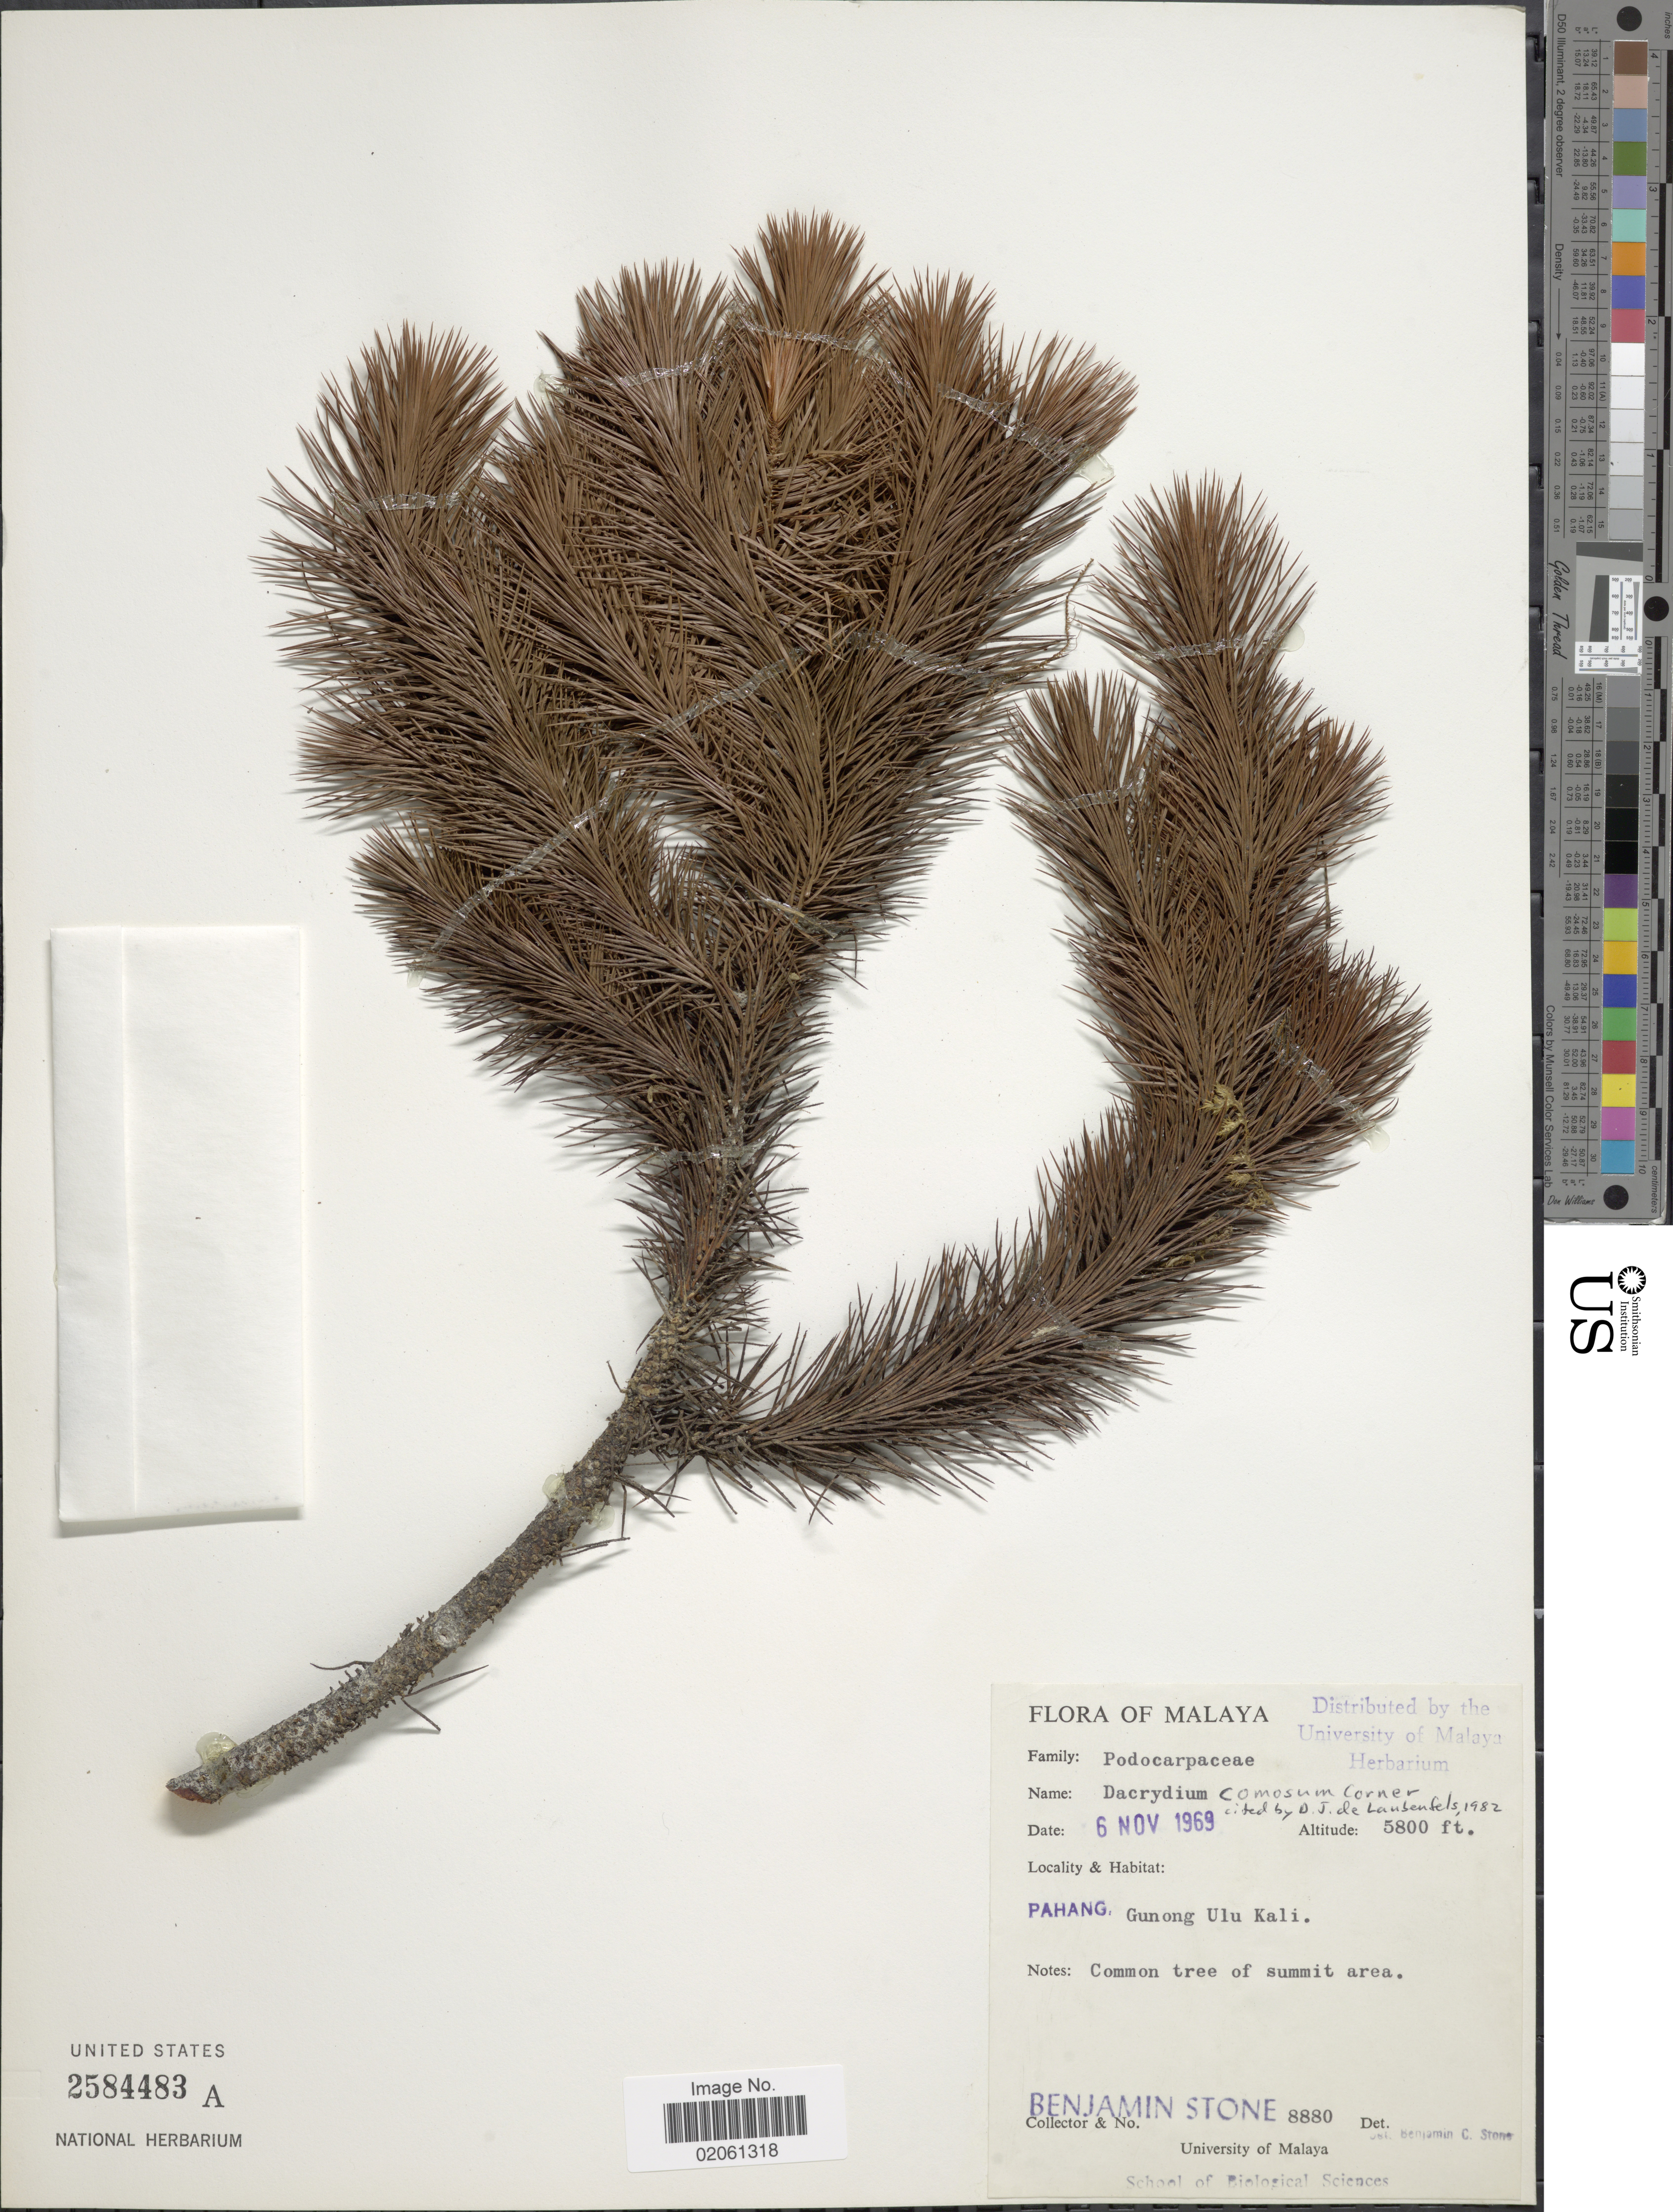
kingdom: Plantae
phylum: Tracheophyta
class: Pinopsida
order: Pinales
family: Podocarpaceae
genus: Dacrydium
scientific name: Dacrydium comosum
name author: Corner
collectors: B. C. Stone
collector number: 8880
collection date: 1969-11-06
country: Malaysia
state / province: Pahang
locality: Malaya. Gunong Ulu Kali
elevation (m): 1768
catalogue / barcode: US 2584483A